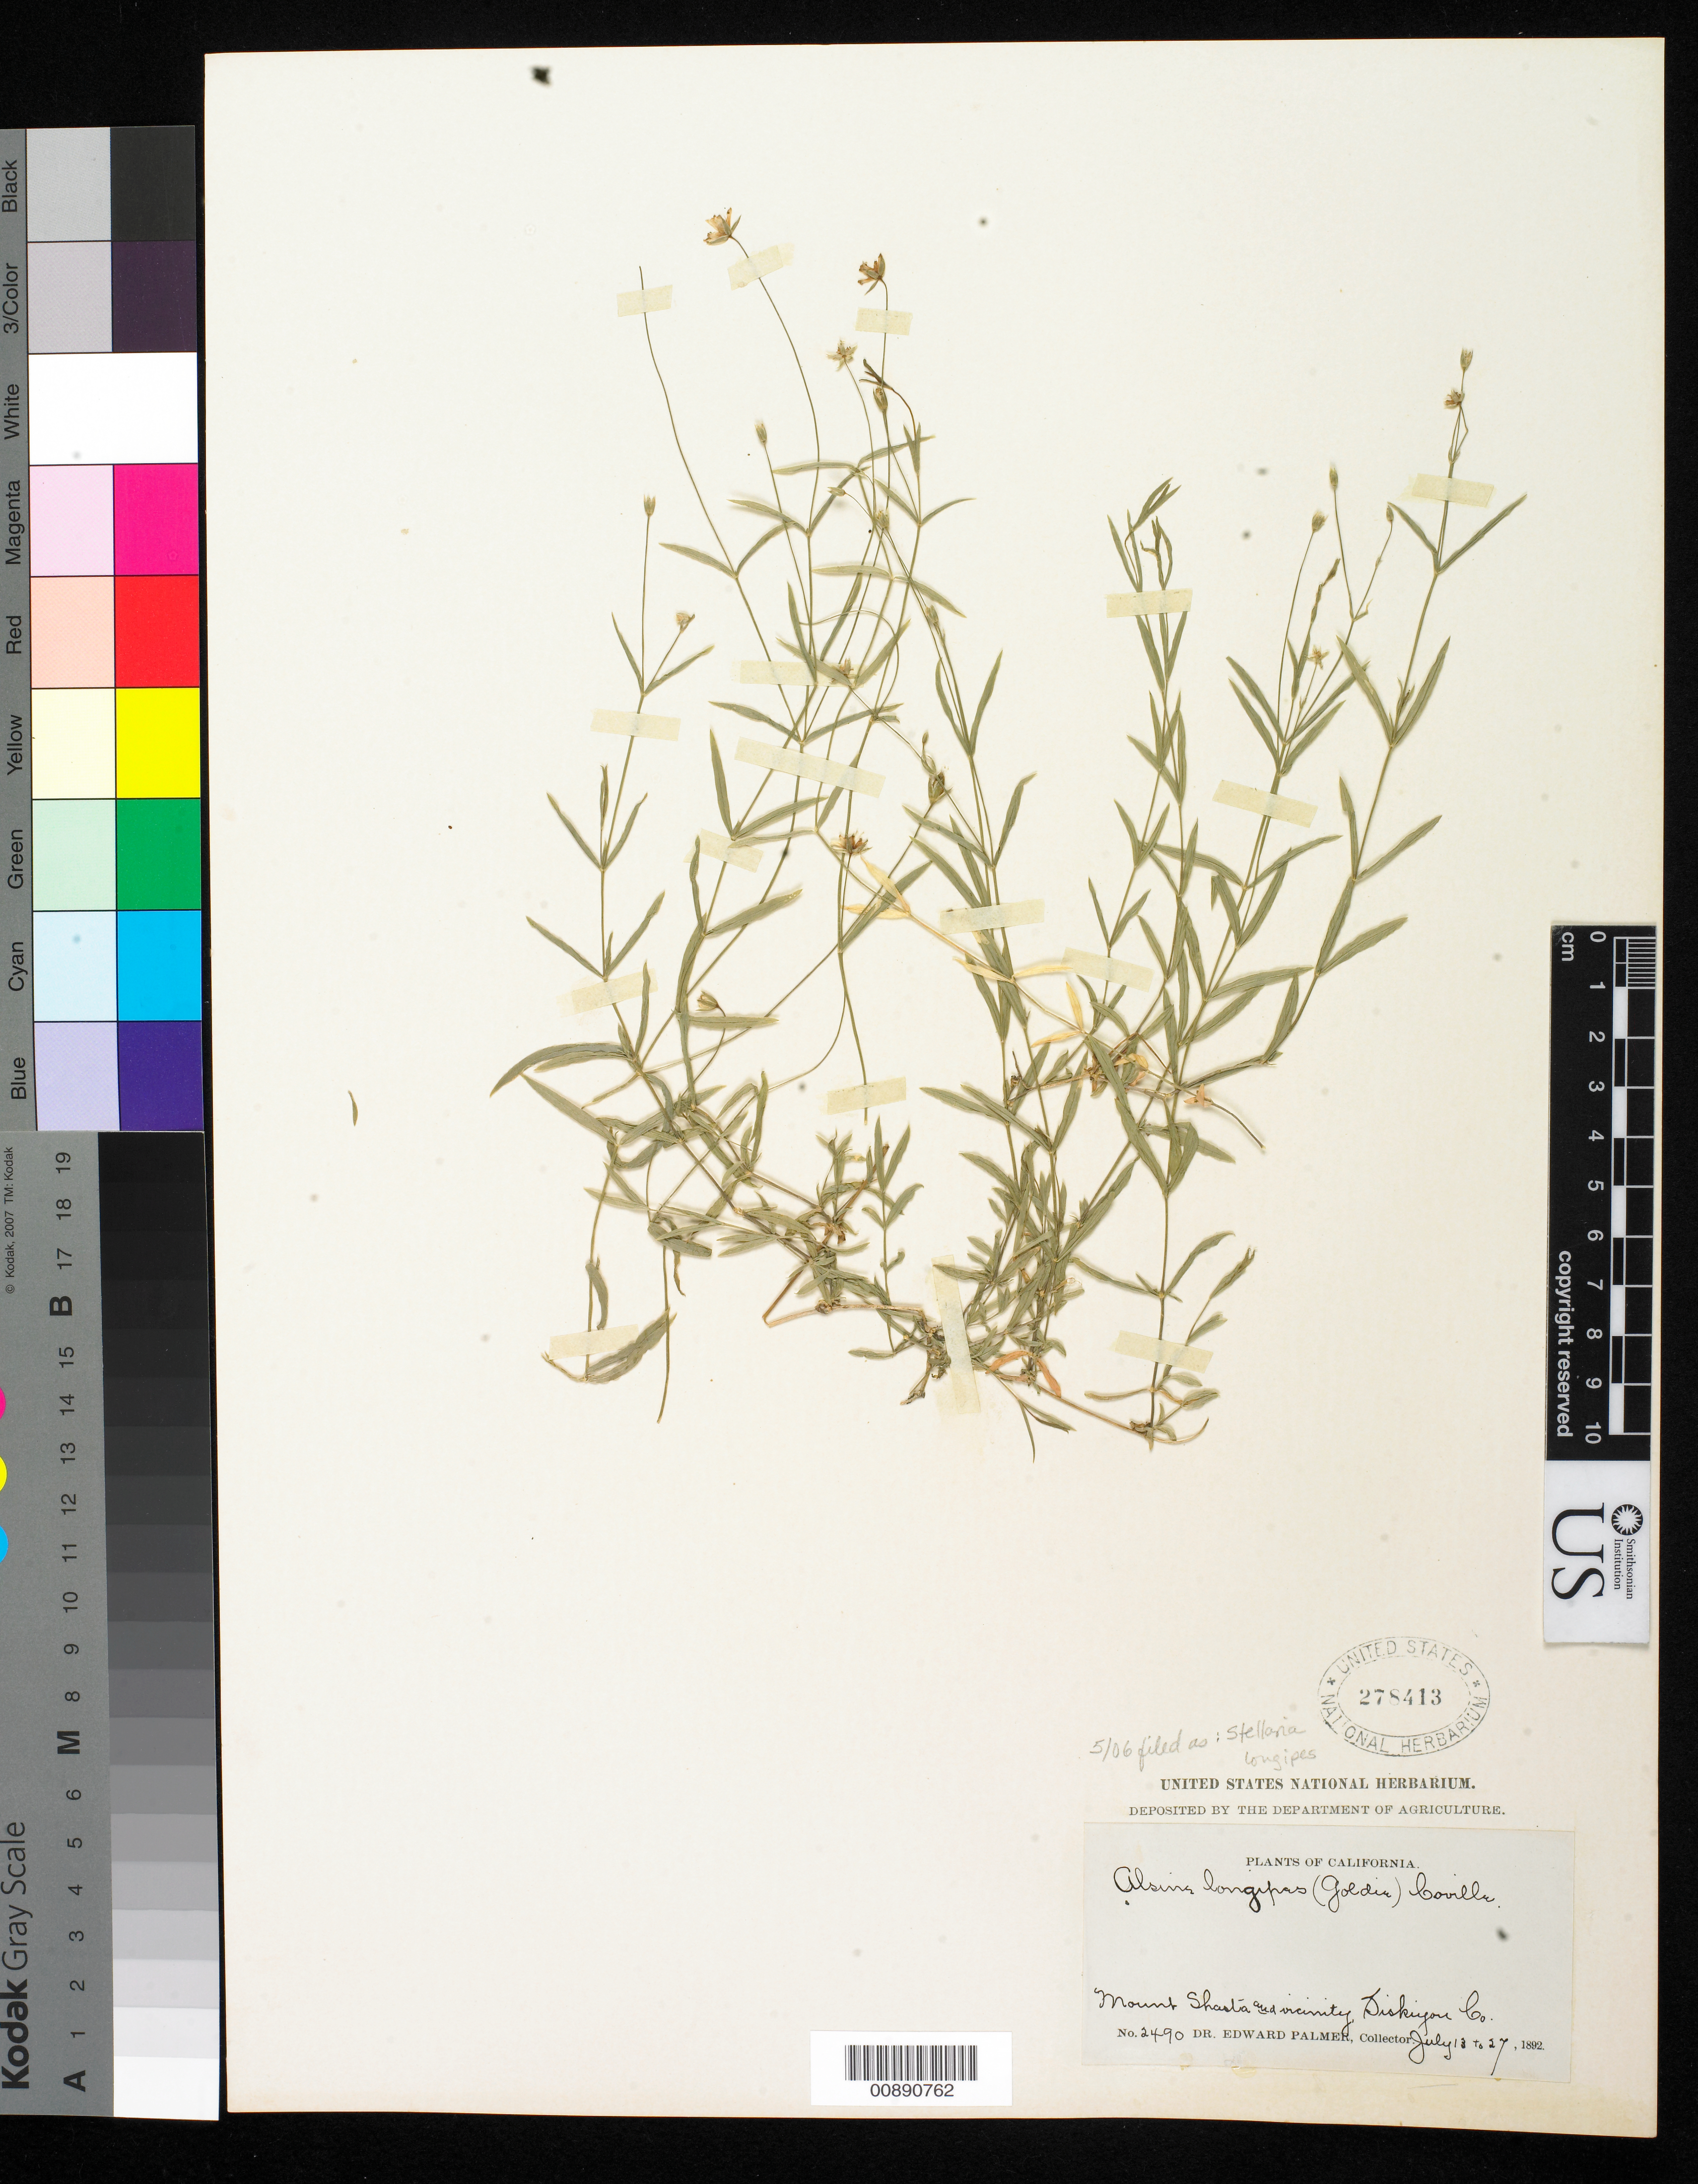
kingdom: Plantae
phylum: Tracheophyta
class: Magnoliopsida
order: Caryophyllales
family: Caryophyllaceae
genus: Stellaria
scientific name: Stellaria longipes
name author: Goldie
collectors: E. Palmer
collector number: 2490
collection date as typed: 13 Jul 1892 to 27 Jul 1892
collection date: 1892-07-13/1892-07-27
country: United States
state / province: California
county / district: Siskiyou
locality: Mount Shasta and vicinity, Siskiyou County, California.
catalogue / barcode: US 278413